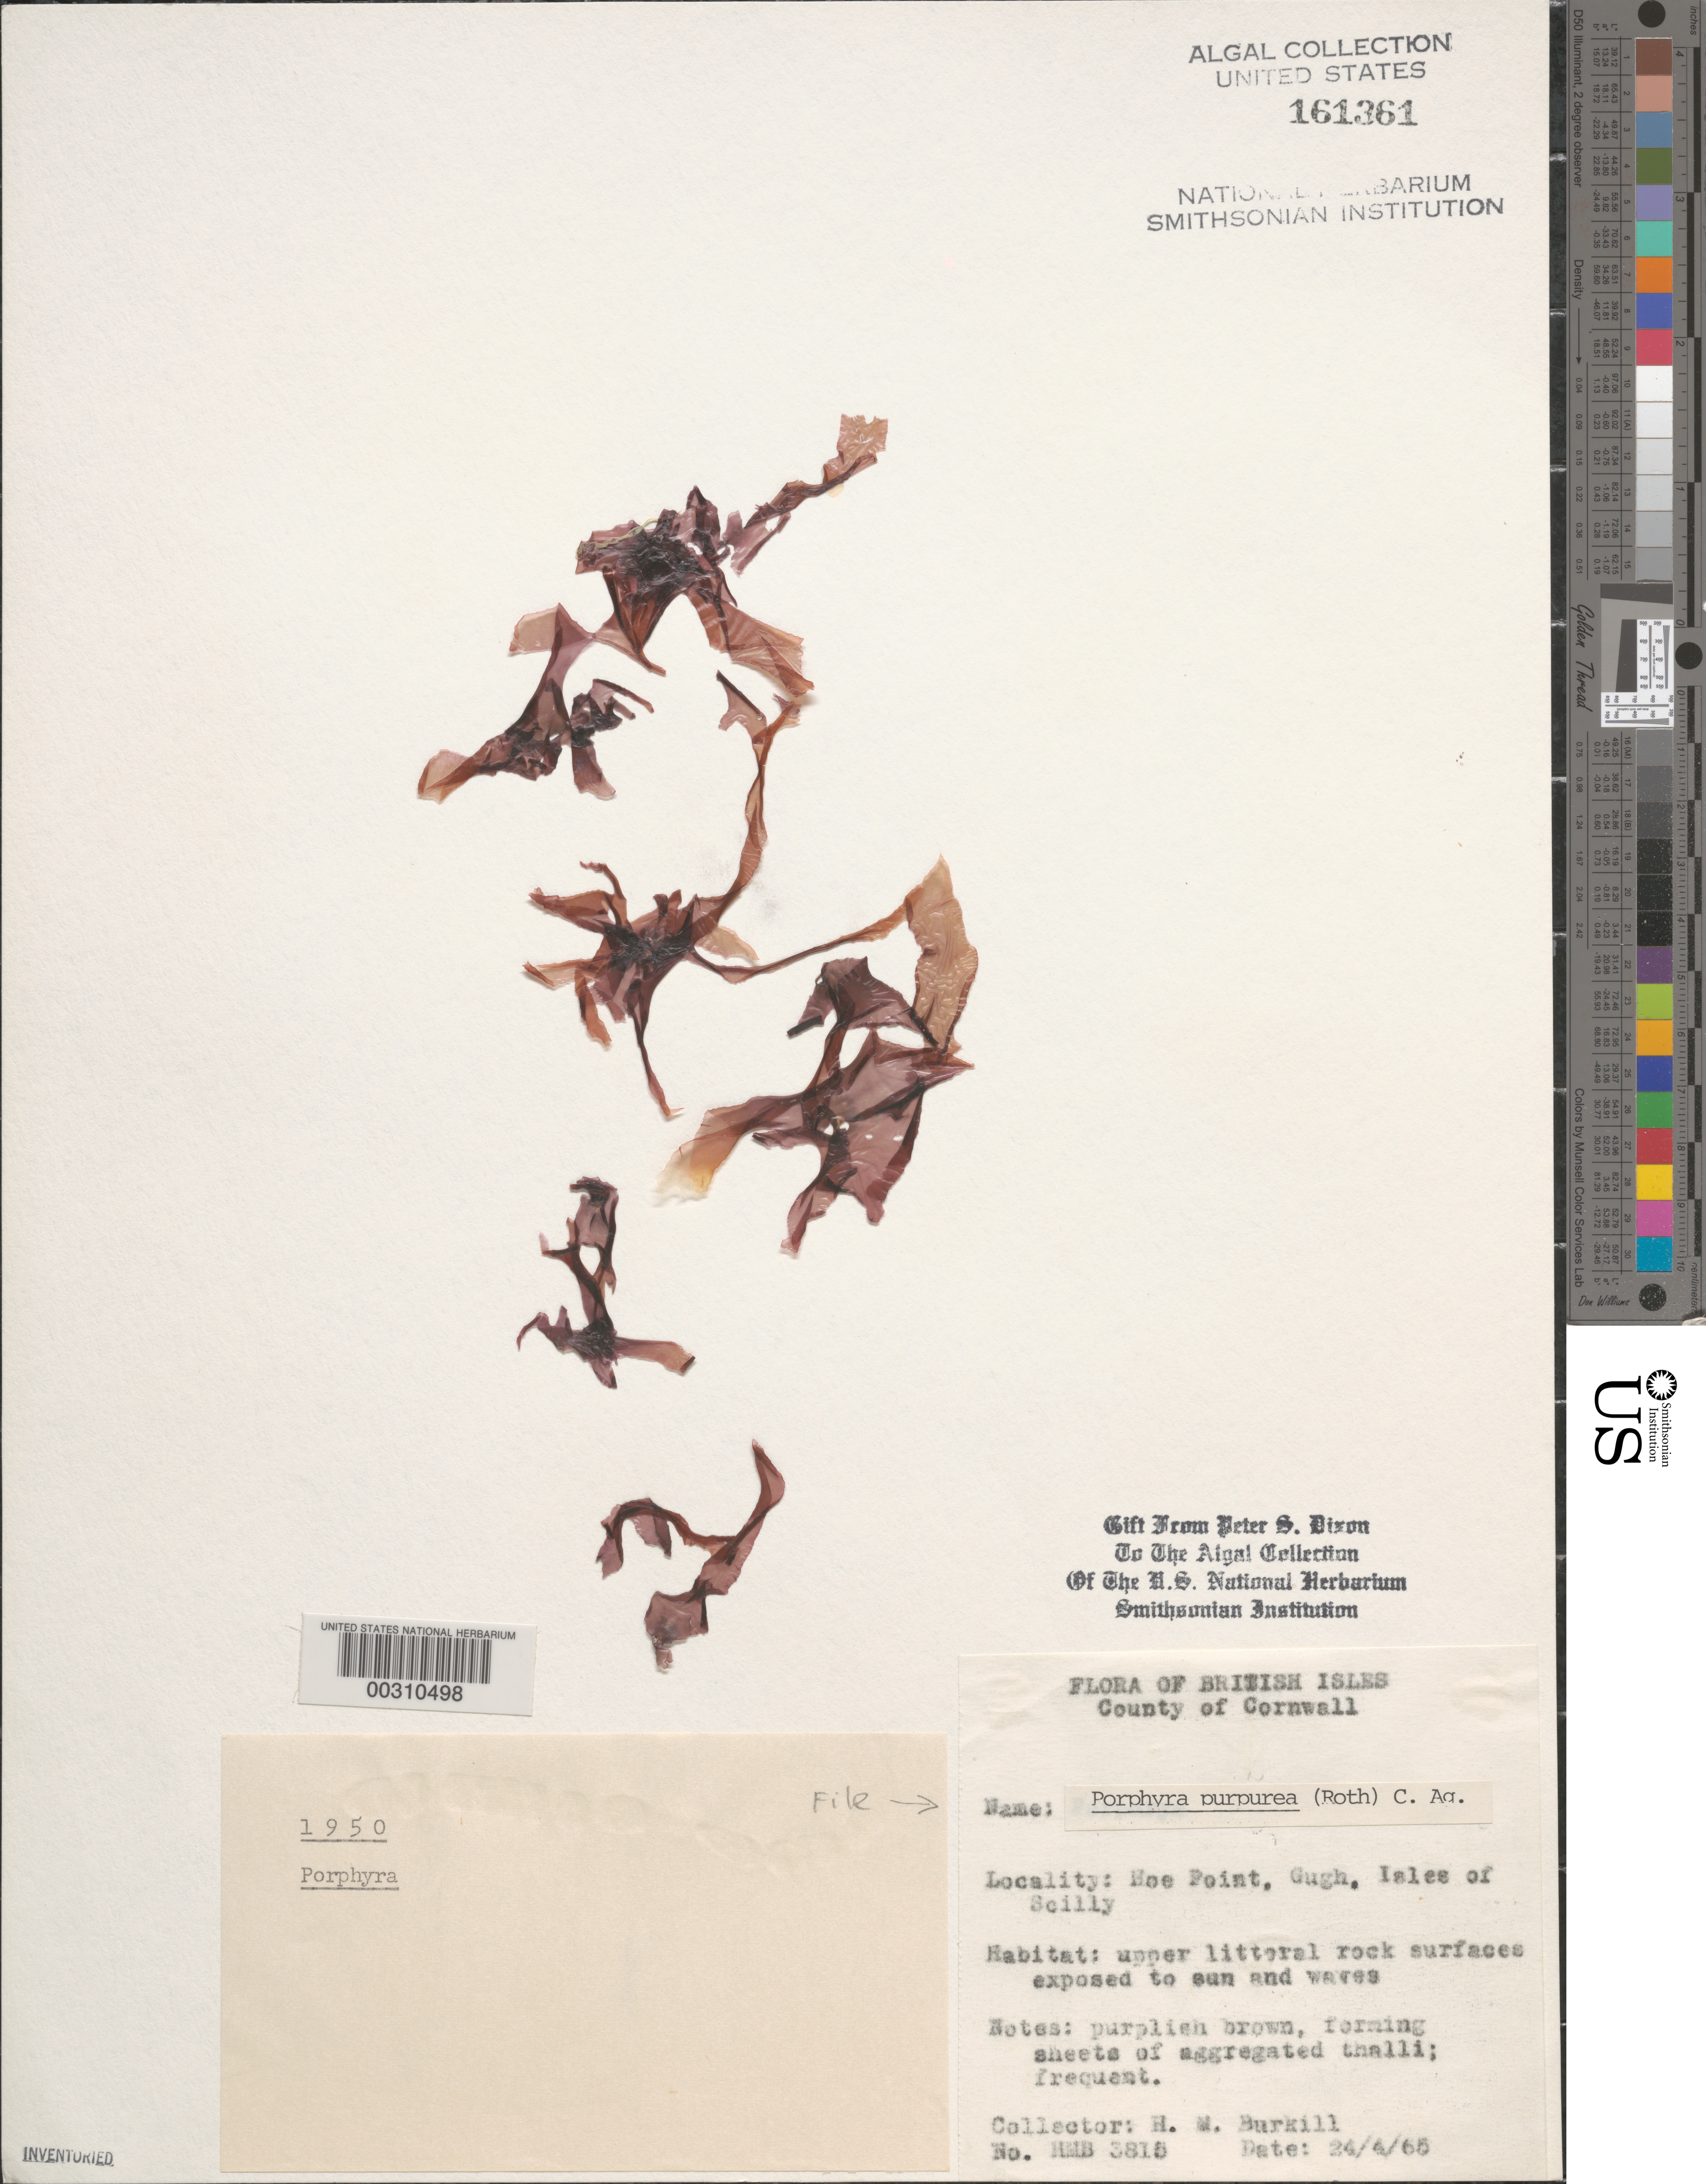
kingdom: Plantae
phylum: Rhodophyta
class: Bangiophyceae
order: Bangiales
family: Bangiaceae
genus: Porphyra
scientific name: Porphyra purpurea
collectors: H. M. Burkill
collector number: HMB 3815 & PSD 1950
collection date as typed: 24 Apr 1965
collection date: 1965-04-24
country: United Kingdom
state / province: England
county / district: Council of the Isles of Scilly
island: Gugh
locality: Hoe Point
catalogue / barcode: US 161361